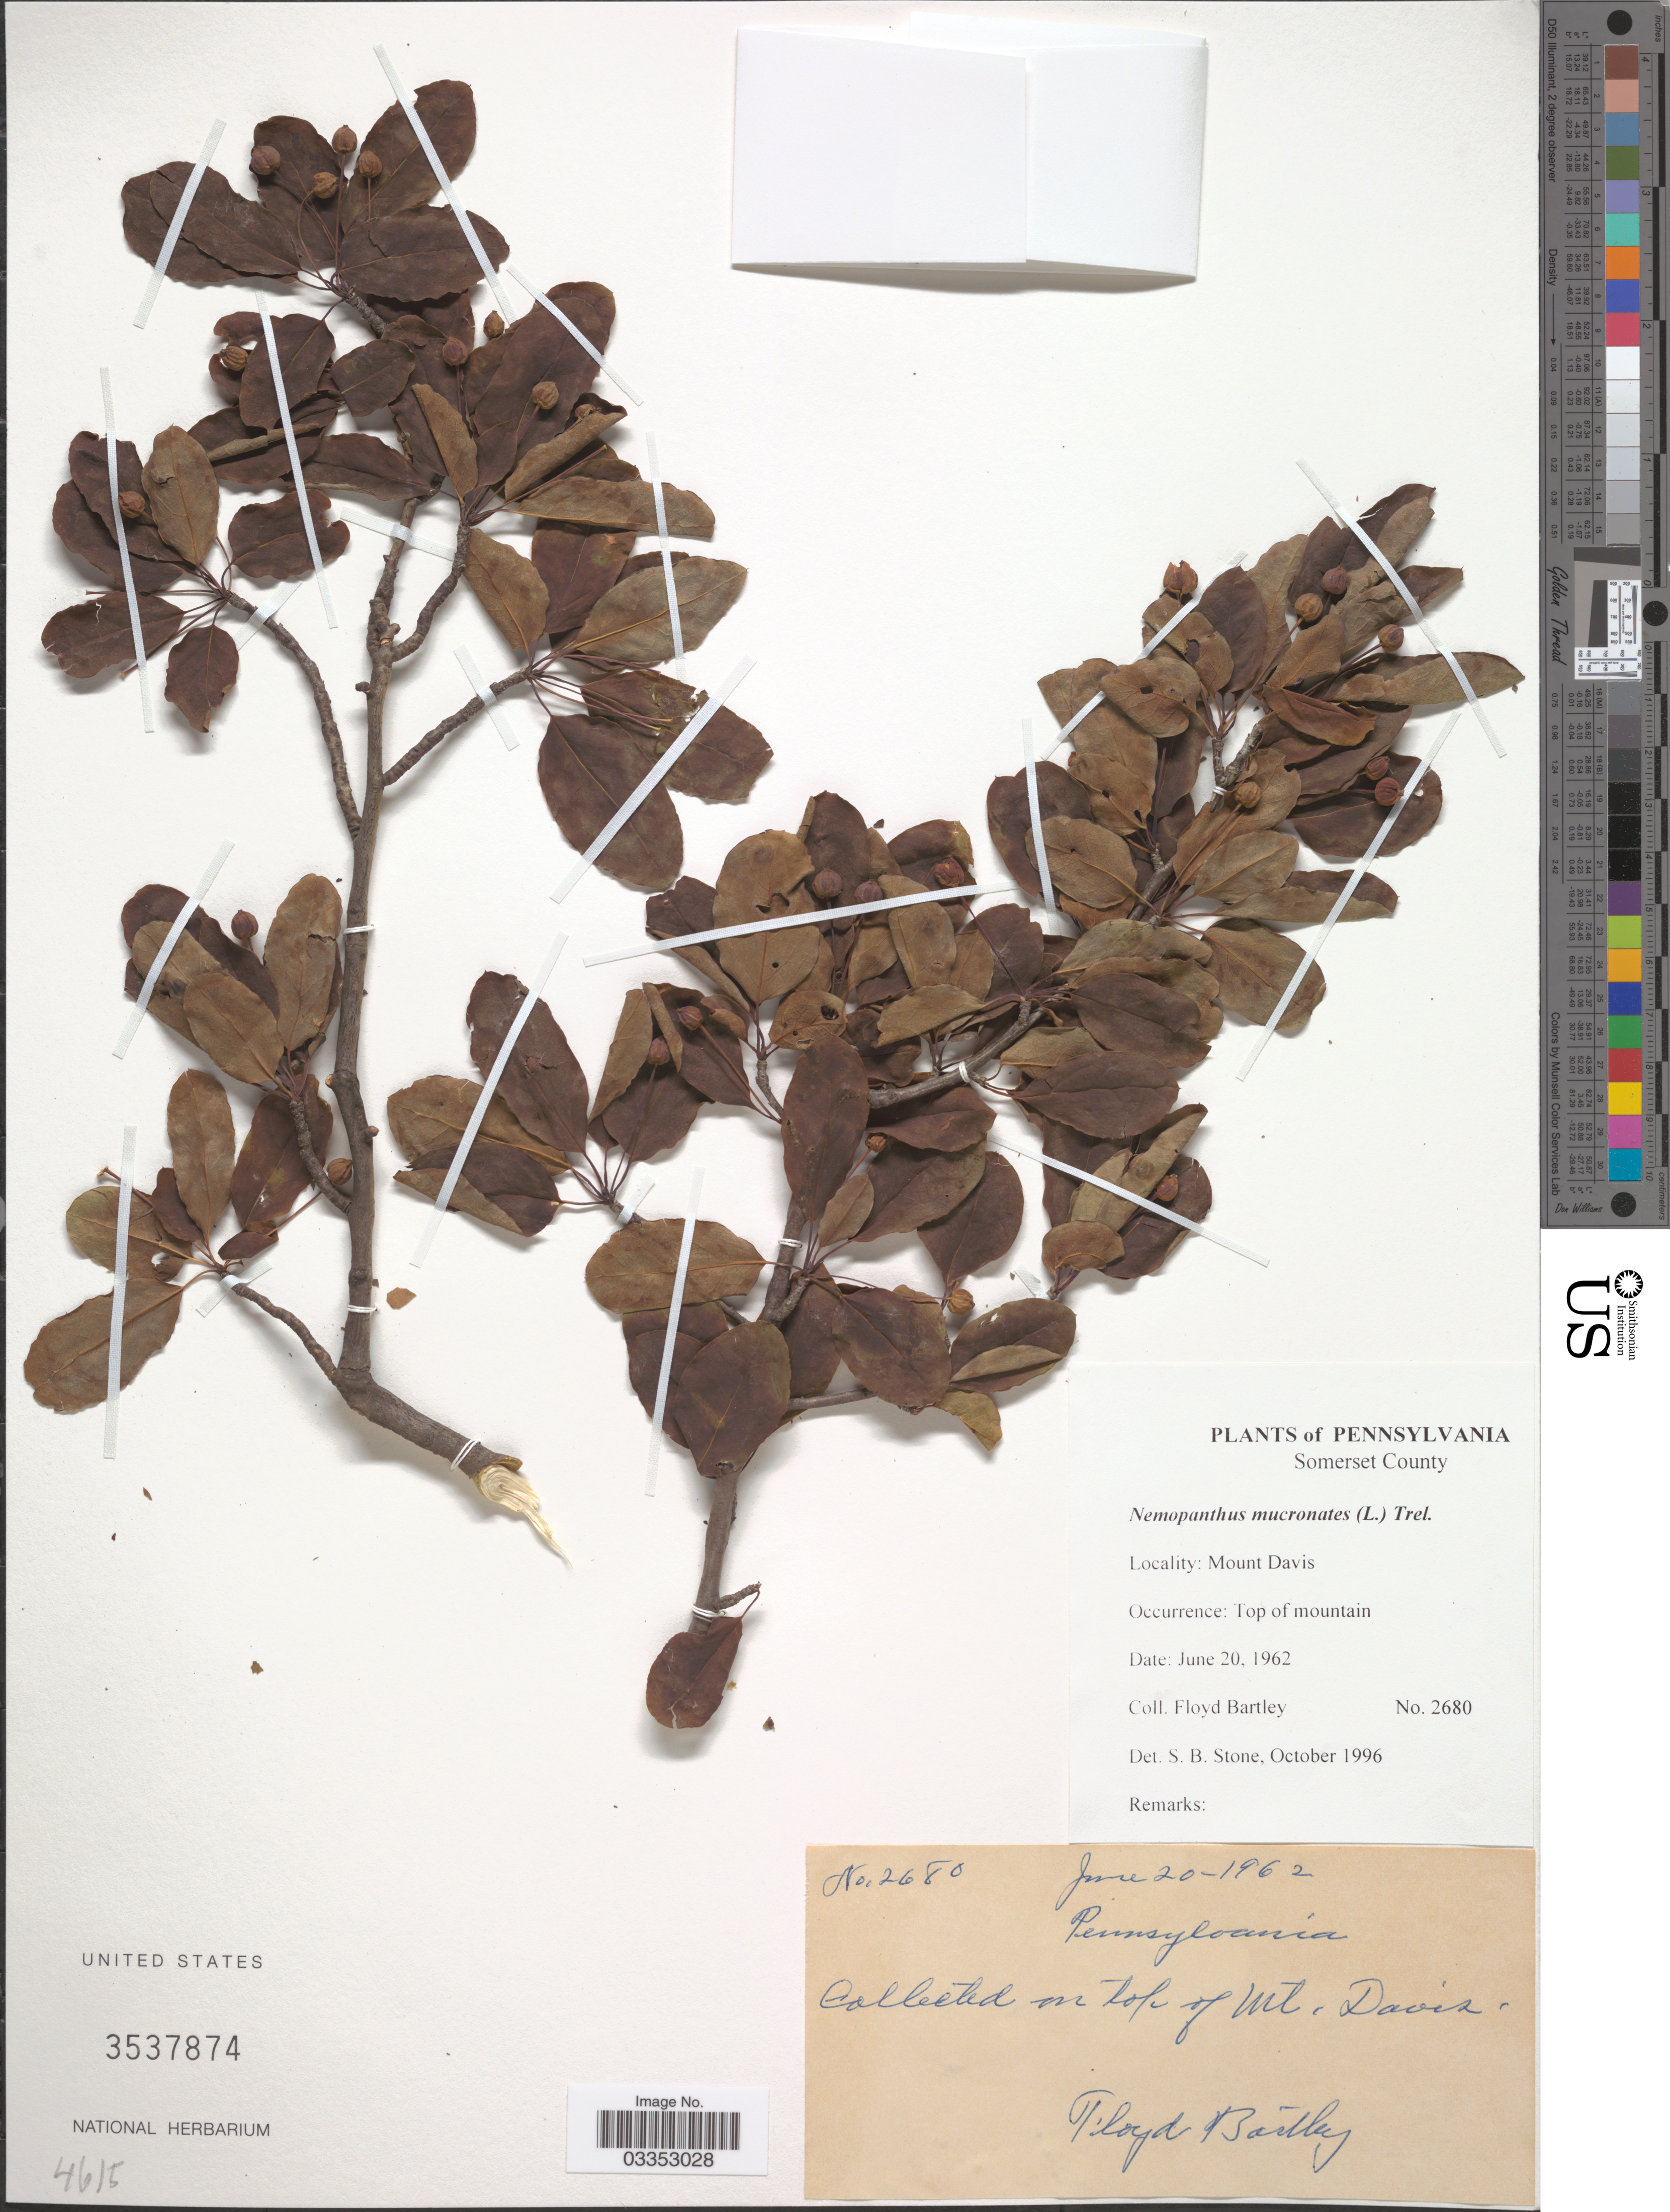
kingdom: Plantae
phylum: Tracheophyta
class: Magnoliopsida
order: Aquifoliales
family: Aquifoliaceae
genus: Nemopanthus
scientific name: Nemopanthus mucronatus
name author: (L.) Trel.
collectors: F. Bartley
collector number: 2680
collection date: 1962-06-20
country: United States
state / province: Pennsylvania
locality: Somerset County. Top of Mountain. Mount Davis.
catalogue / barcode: US 3537874